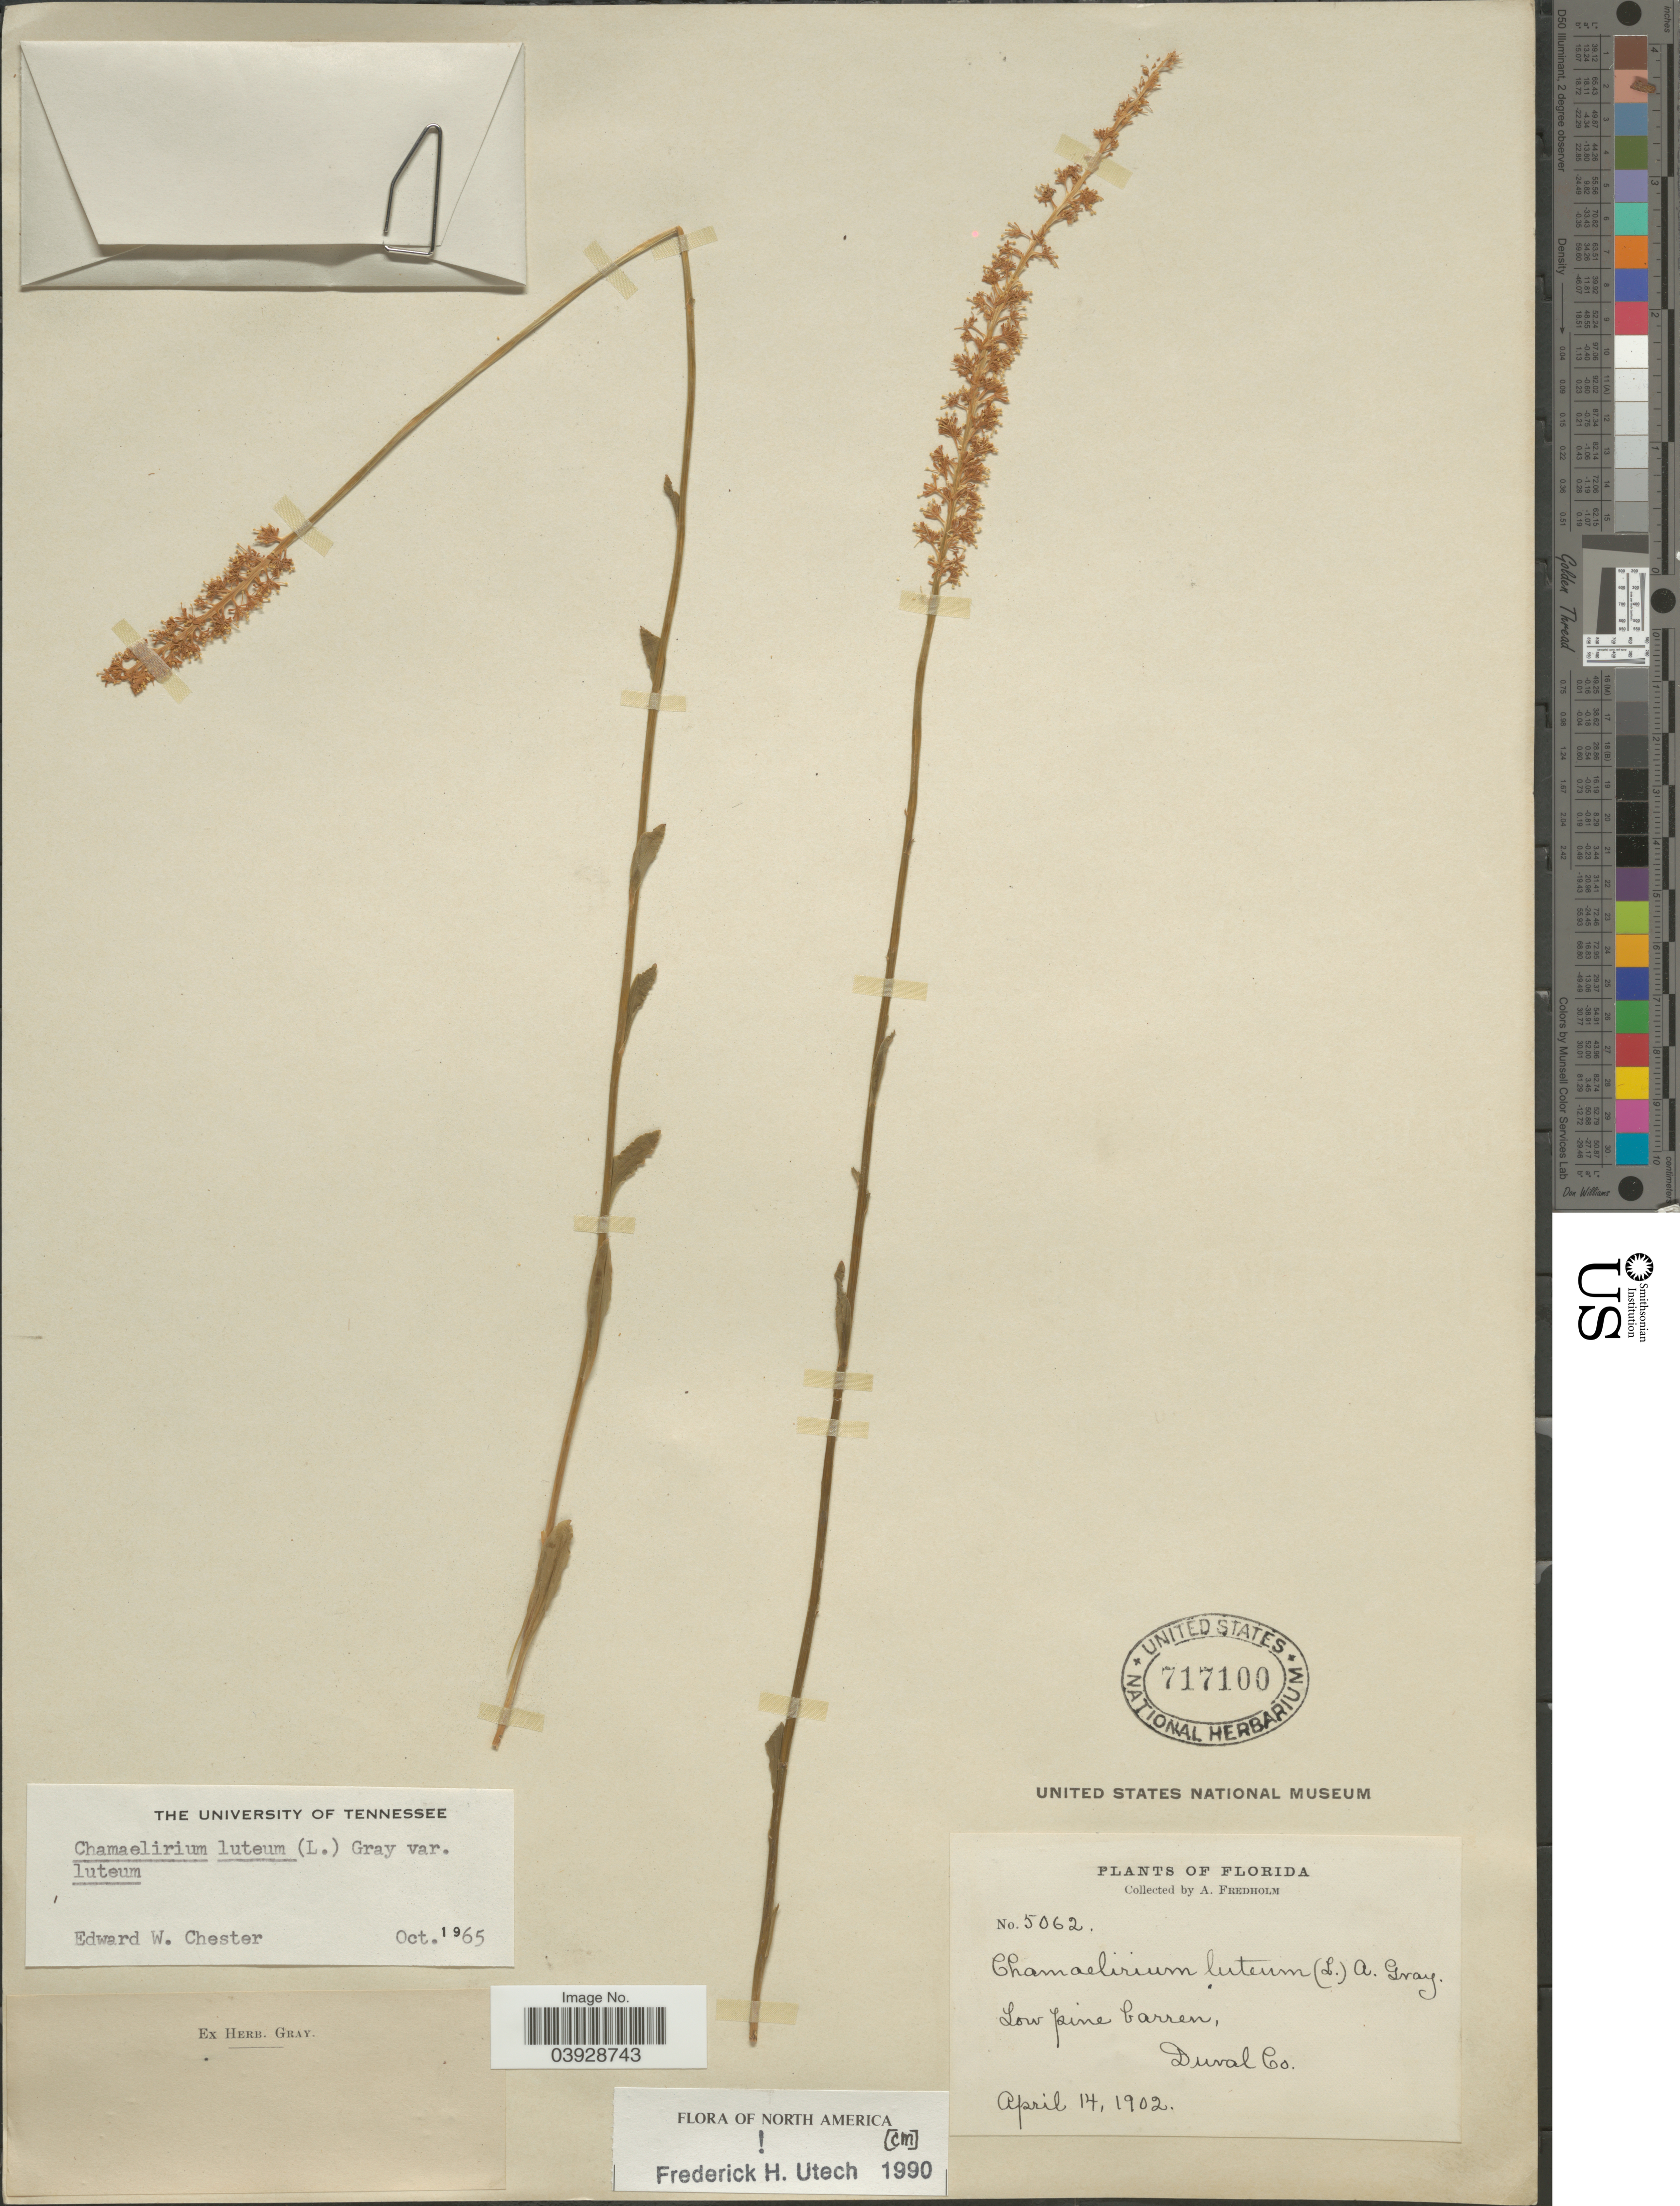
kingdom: Plantae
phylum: Tracheophyta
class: Liliopsida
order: Liliales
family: Melanthiaceae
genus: Chamaelirium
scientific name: Chamaelirium luteum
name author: (L.) A. Gray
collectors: A. Fredholm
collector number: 5062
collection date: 1902-04-14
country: United States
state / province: Florida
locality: Duval Co.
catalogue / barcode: US 717100